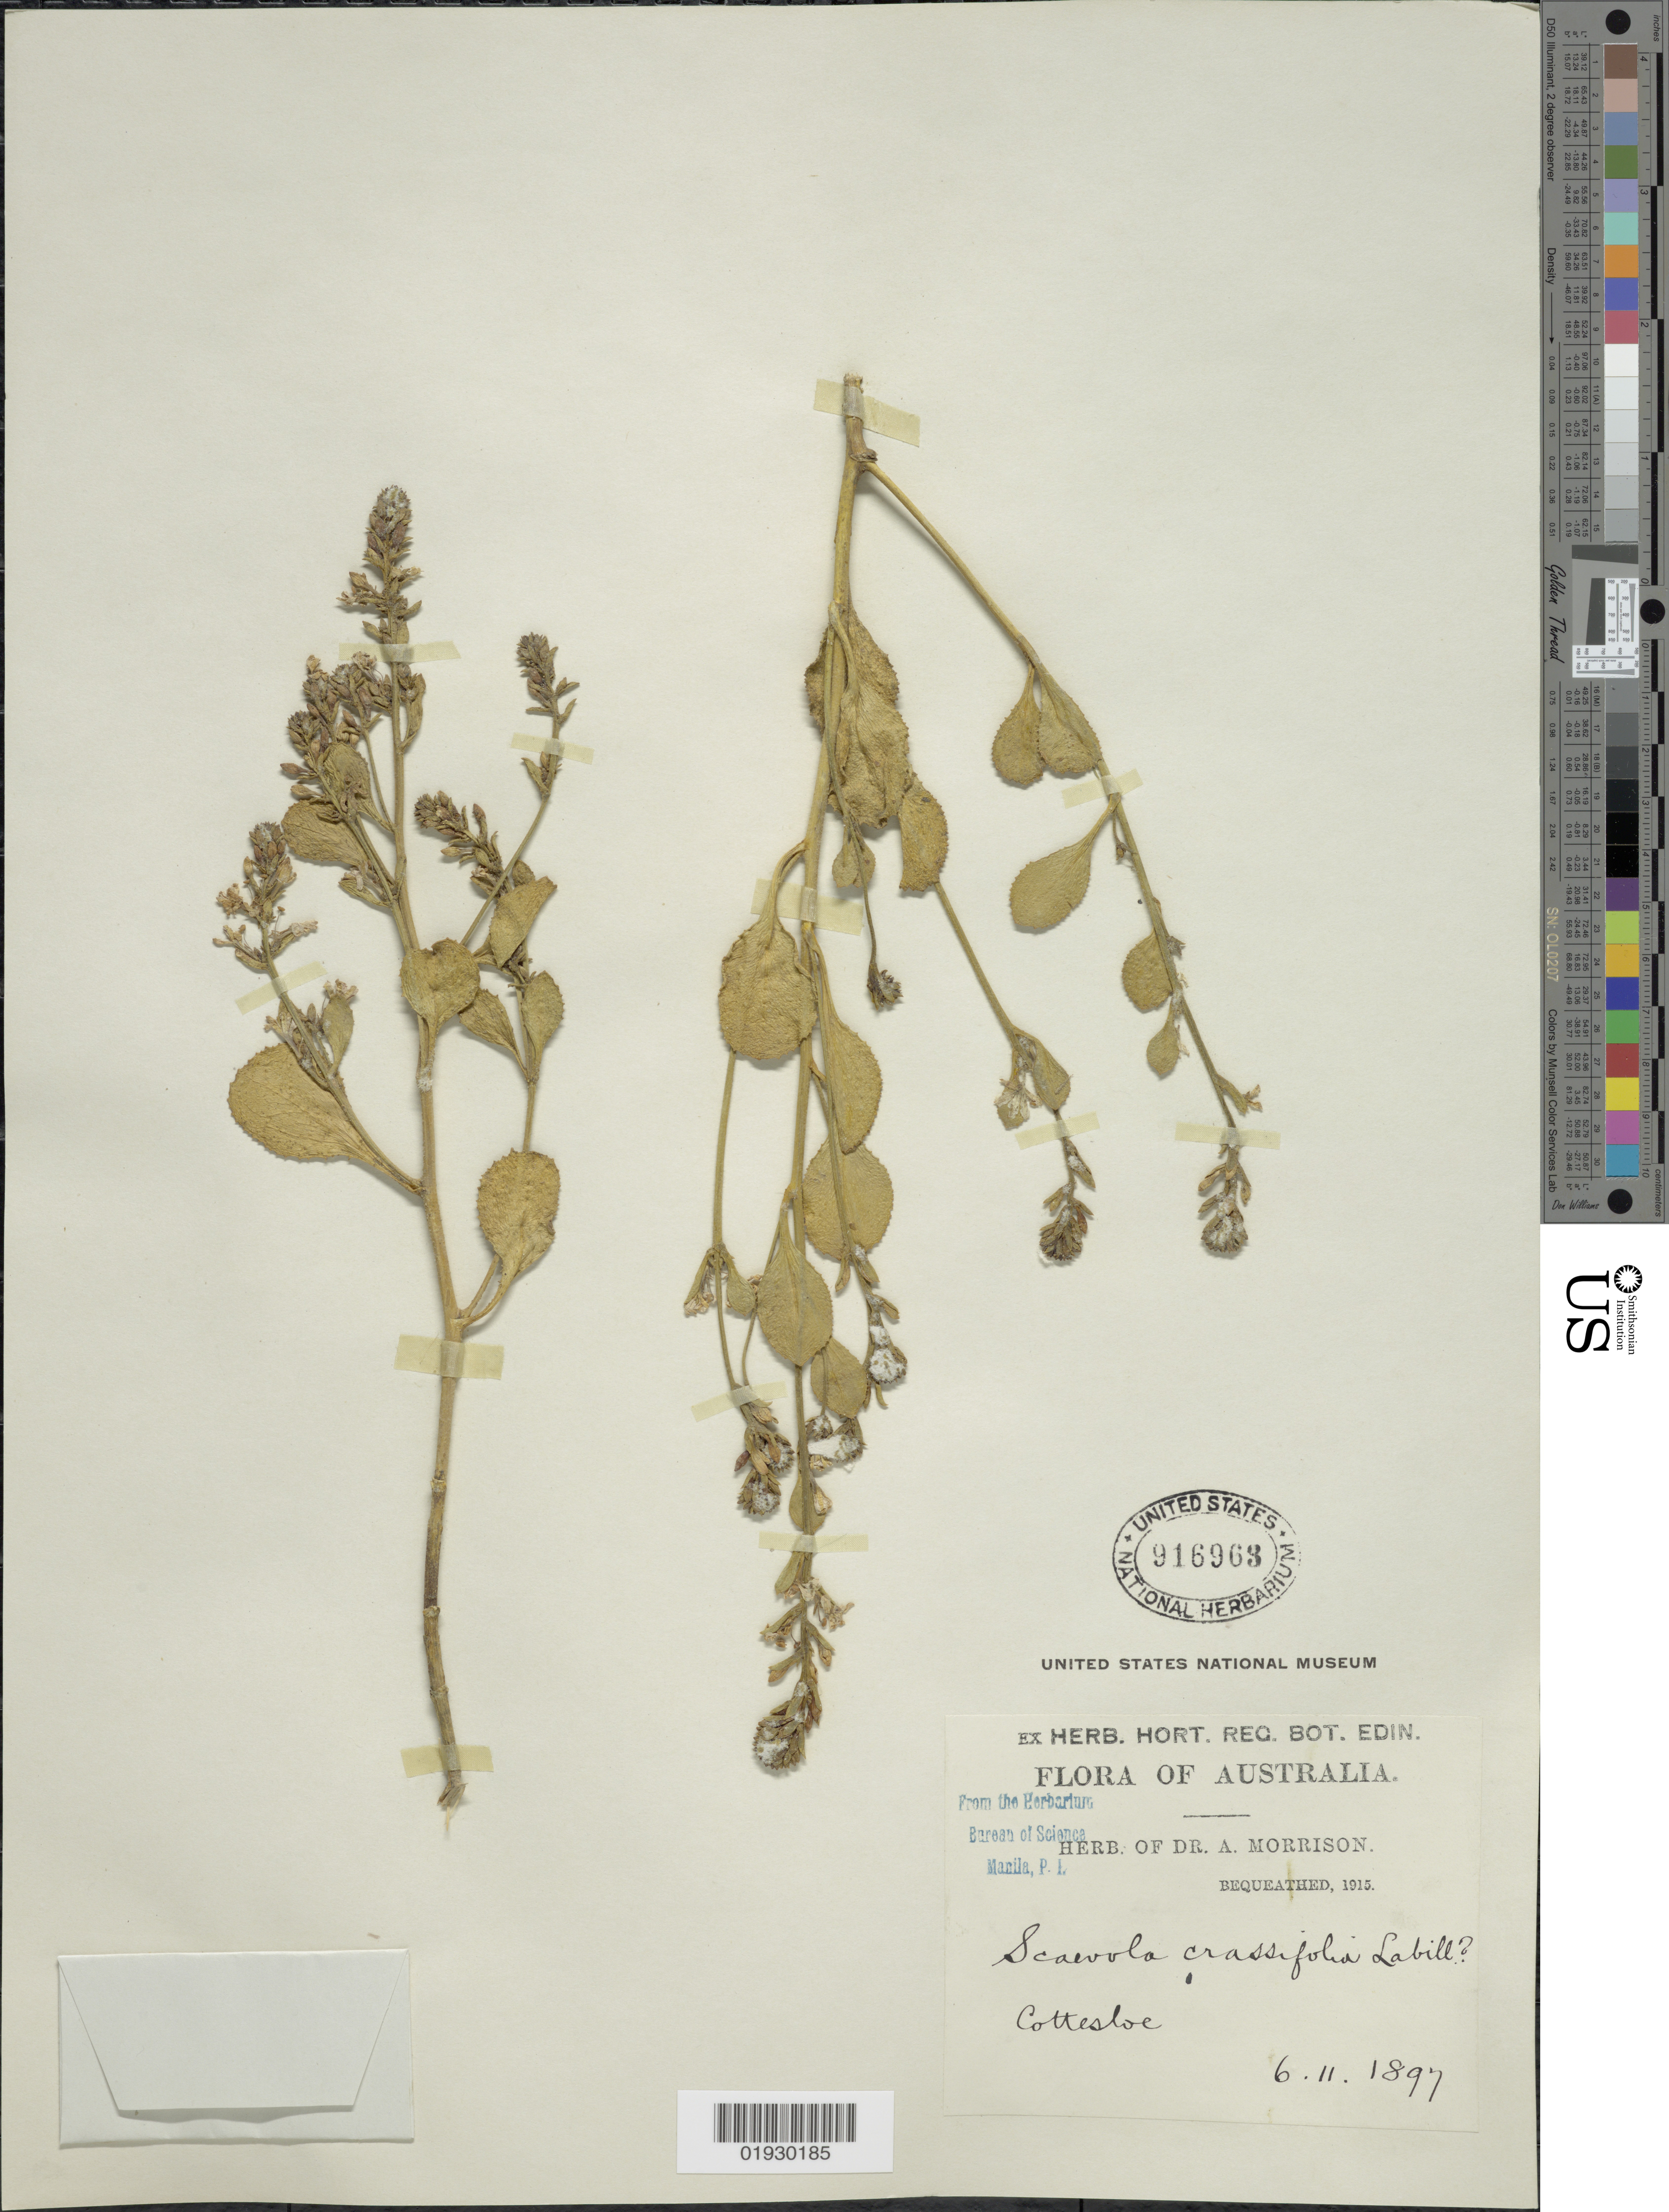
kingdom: Plantae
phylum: Tracheophyta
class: Magnoliopsida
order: Asterales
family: Goodeniaceae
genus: Scaevola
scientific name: Scaevola crassifolia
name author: Labill.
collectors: ex herb. Dr. A. Morrison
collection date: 1897-11-06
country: Australia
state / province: Western Australia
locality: Cottesloe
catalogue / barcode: US 916963